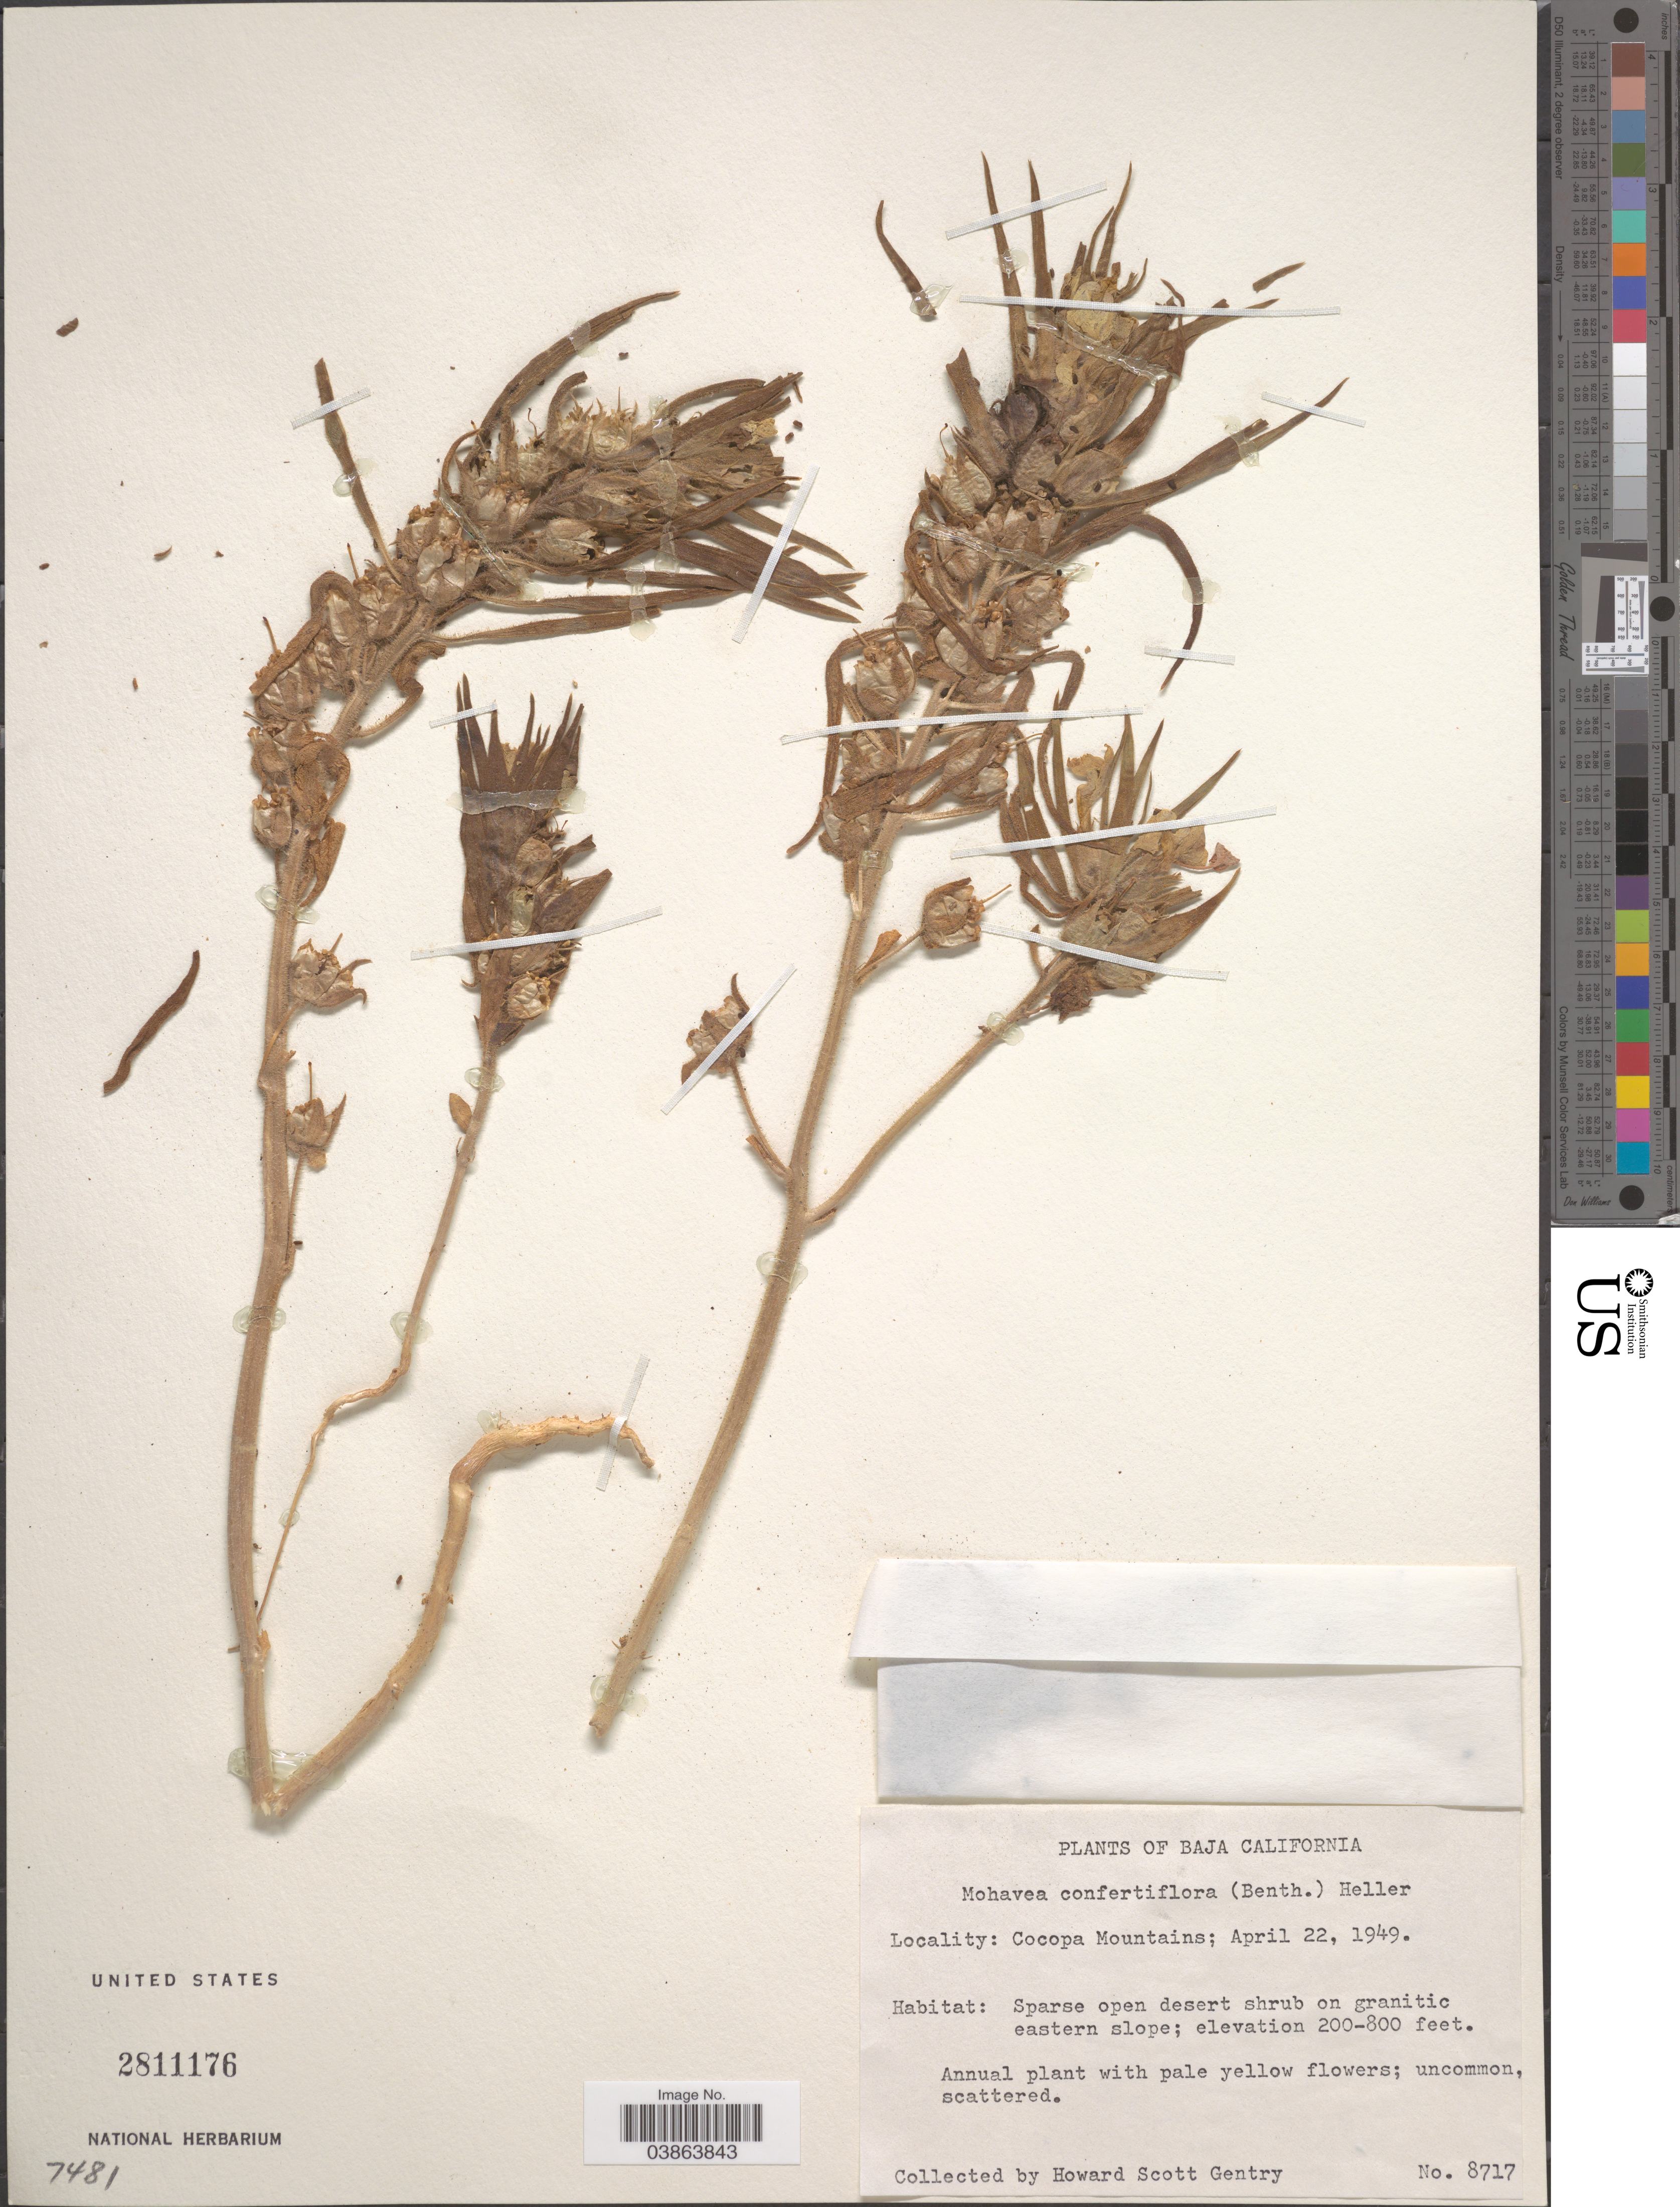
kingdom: Plantae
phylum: Tracheophyta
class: Magnoliopsida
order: Lamiales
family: Plantaginaceae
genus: Mohavea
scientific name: Mohavea confertiflora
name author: (A. DC.) A. Heller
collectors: H. S. Gentry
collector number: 8717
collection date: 1949-04-22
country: Mexico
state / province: Baja California Norte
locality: Cocopa Mountains,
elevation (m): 61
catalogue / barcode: US 2811176